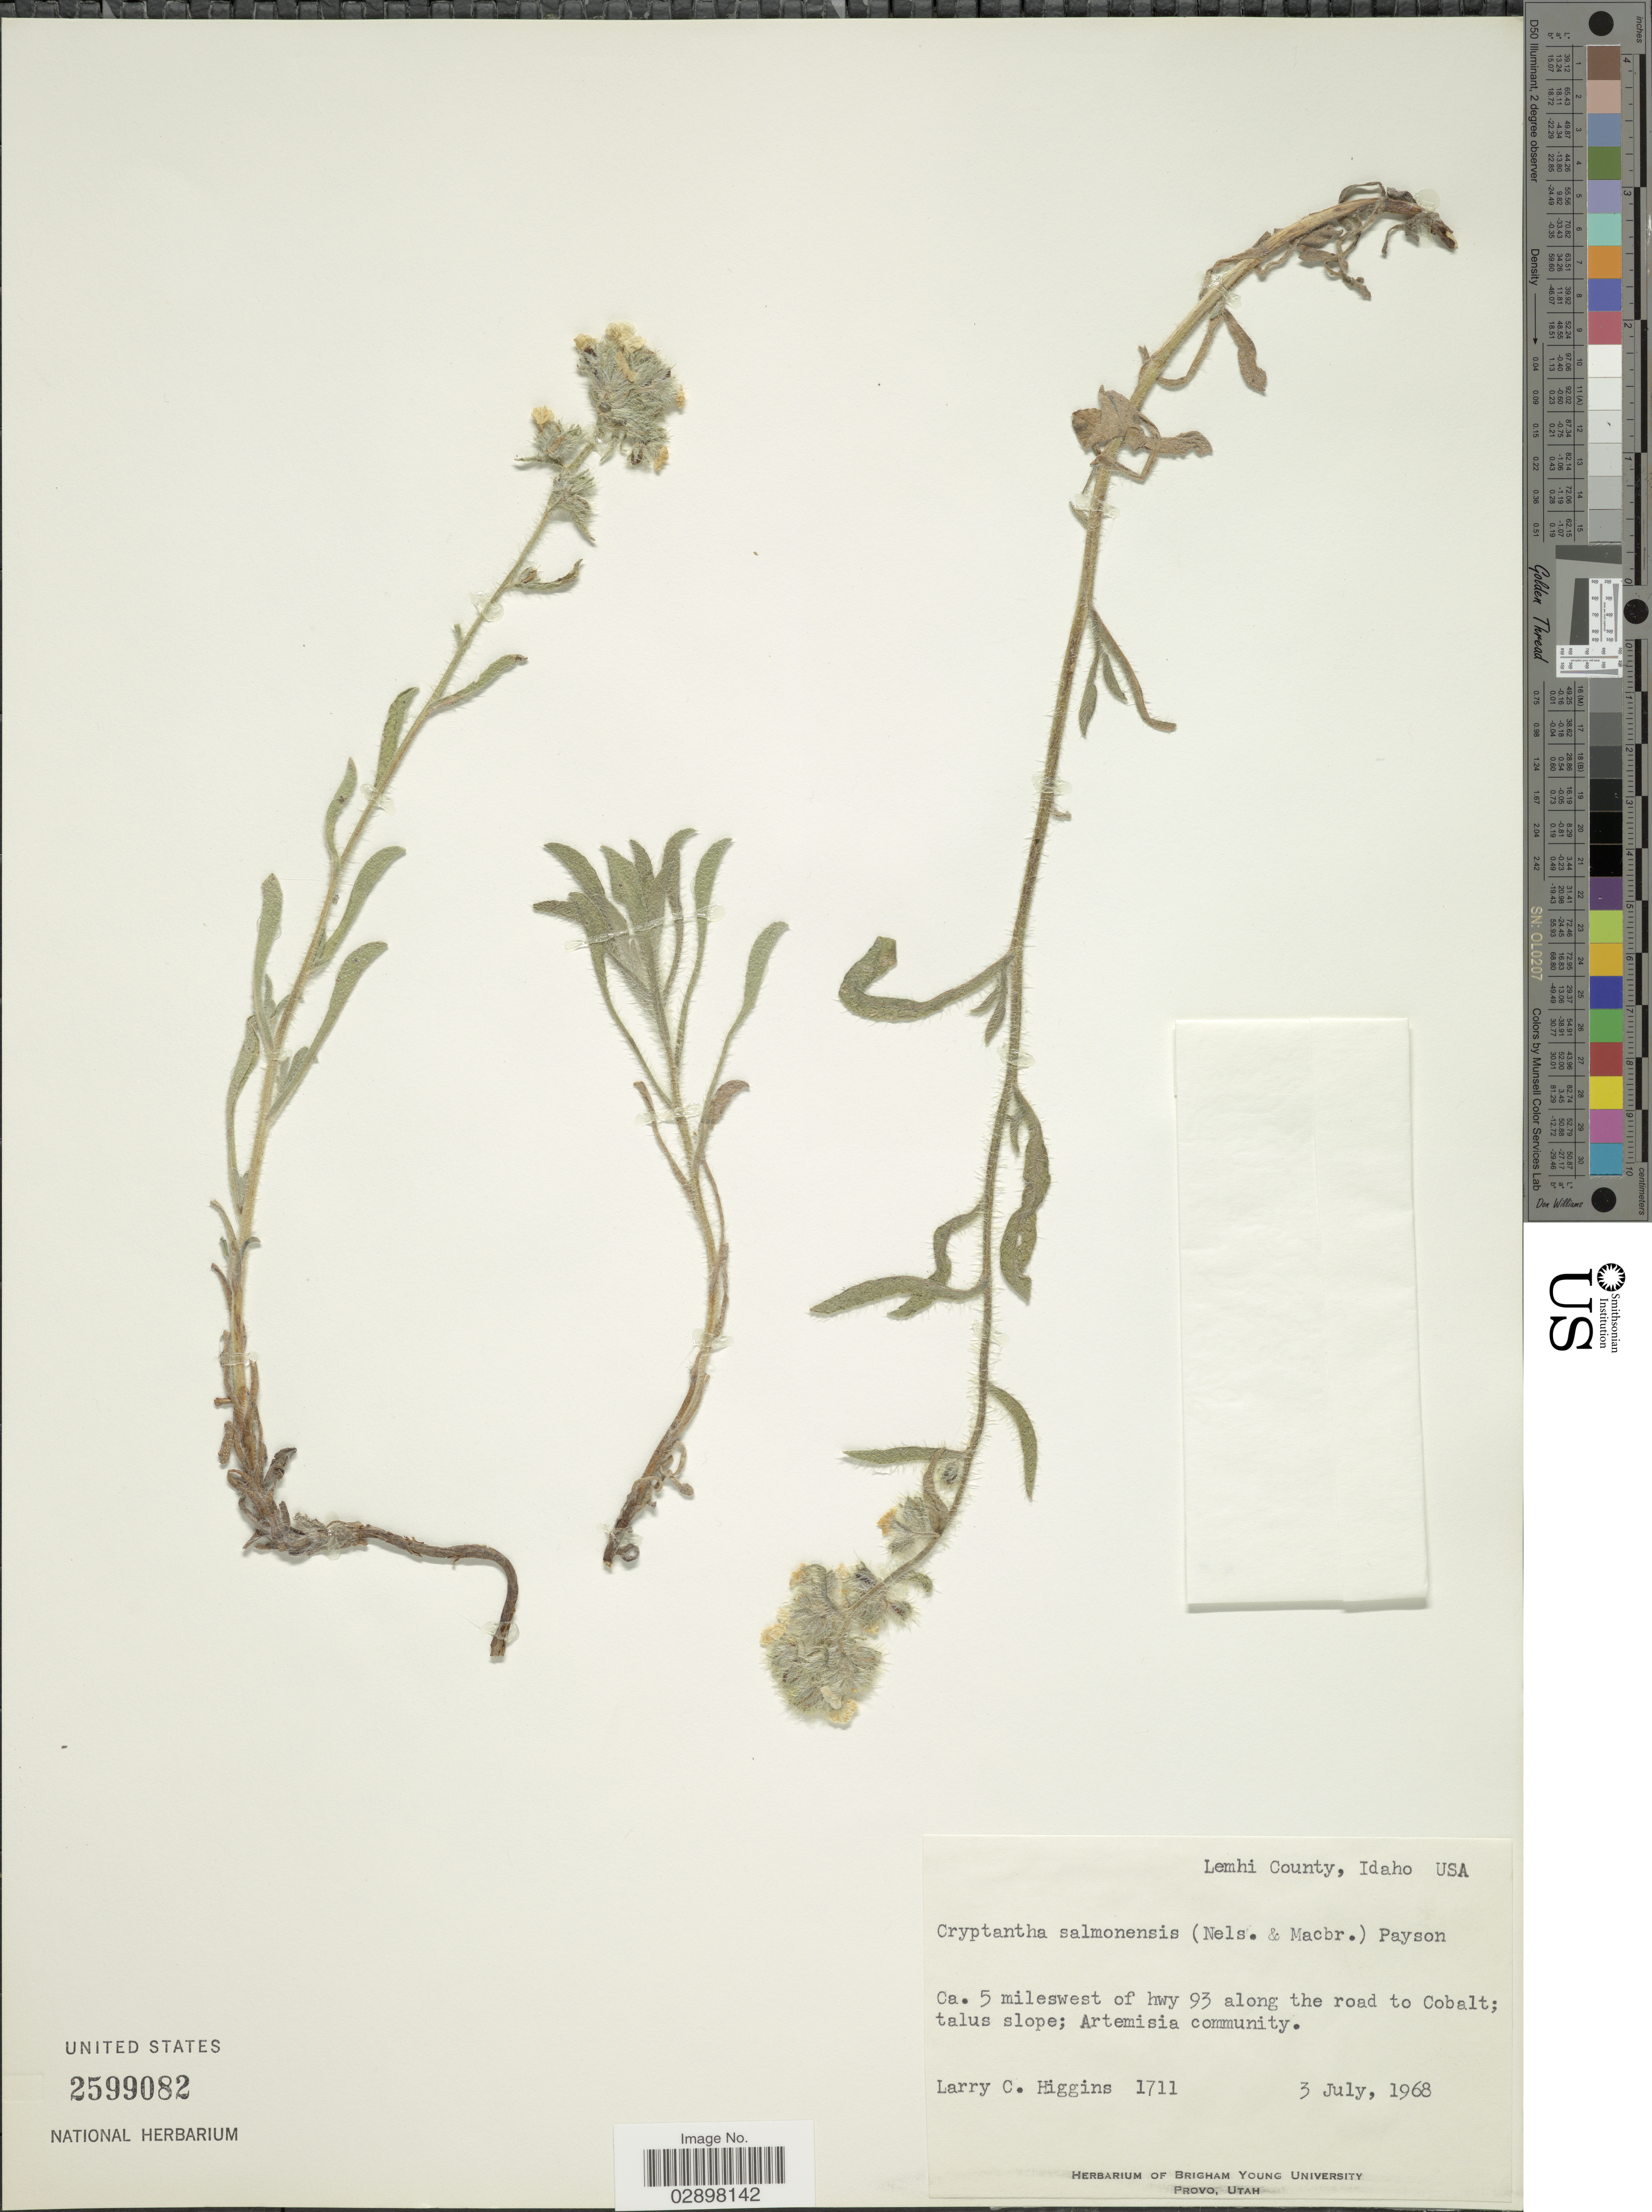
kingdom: Plantae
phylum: Tracheophyta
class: Magnoliopsida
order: Boraginales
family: Boraginaceae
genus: Cryptantha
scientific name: Cryptantha salmonensis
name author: (A. Nelson & J.F. Macbr.) Payson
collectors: L. Higgins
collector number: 1711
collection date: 1968-07-03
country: United States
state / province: Idaho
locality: Lemhi County, Ca. 5 mileswest of hwy 93 along the road to Cobalt.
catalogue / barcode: US 2599082